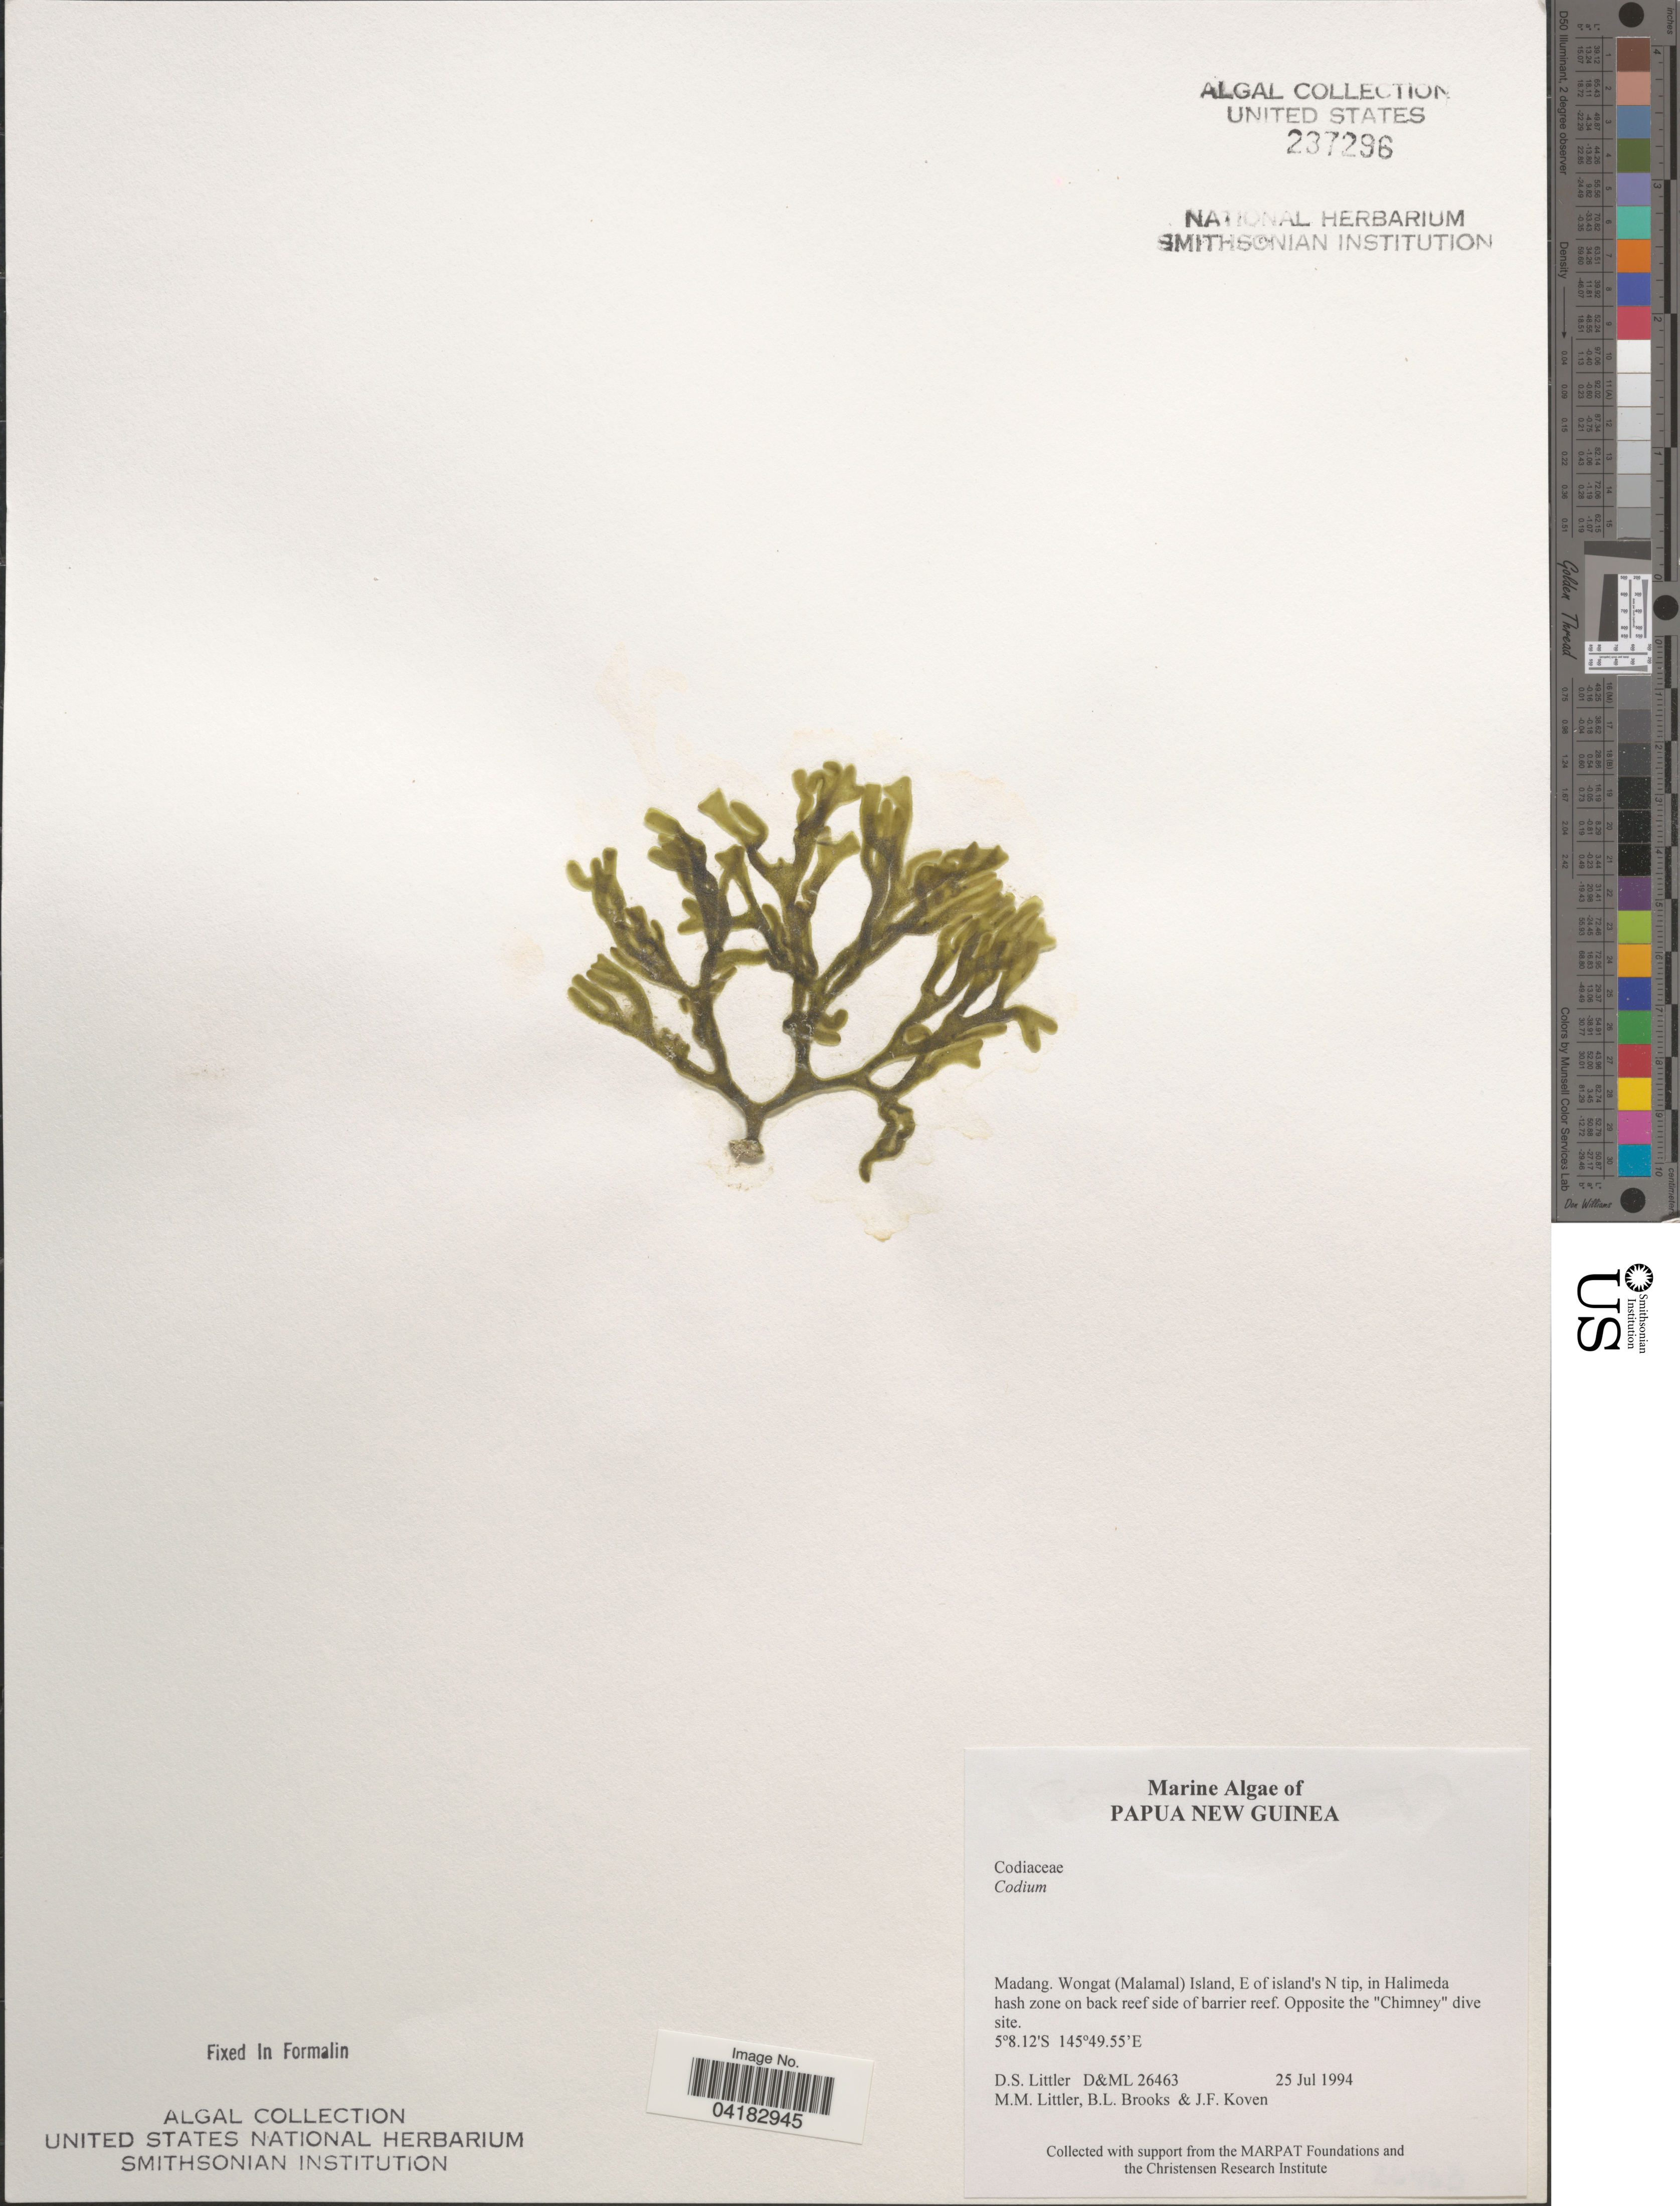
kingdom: Plantae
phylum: Chlorophyta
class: Ulvophyceae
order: Bryopsidales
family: Codiaceae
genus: Codium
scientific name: Codium sp.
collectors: D. S. Littler, B. Brooks & J. Koven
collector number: D&ML26463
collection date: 1994-07-25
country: Papua New Guinea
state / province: Madang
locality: Wongat (Malamal) Island, E of island's N tip, in Halimeda hash zone on back reef side of barrier reef. Opposite the "Chimney" dive site.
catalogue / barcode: US 237296